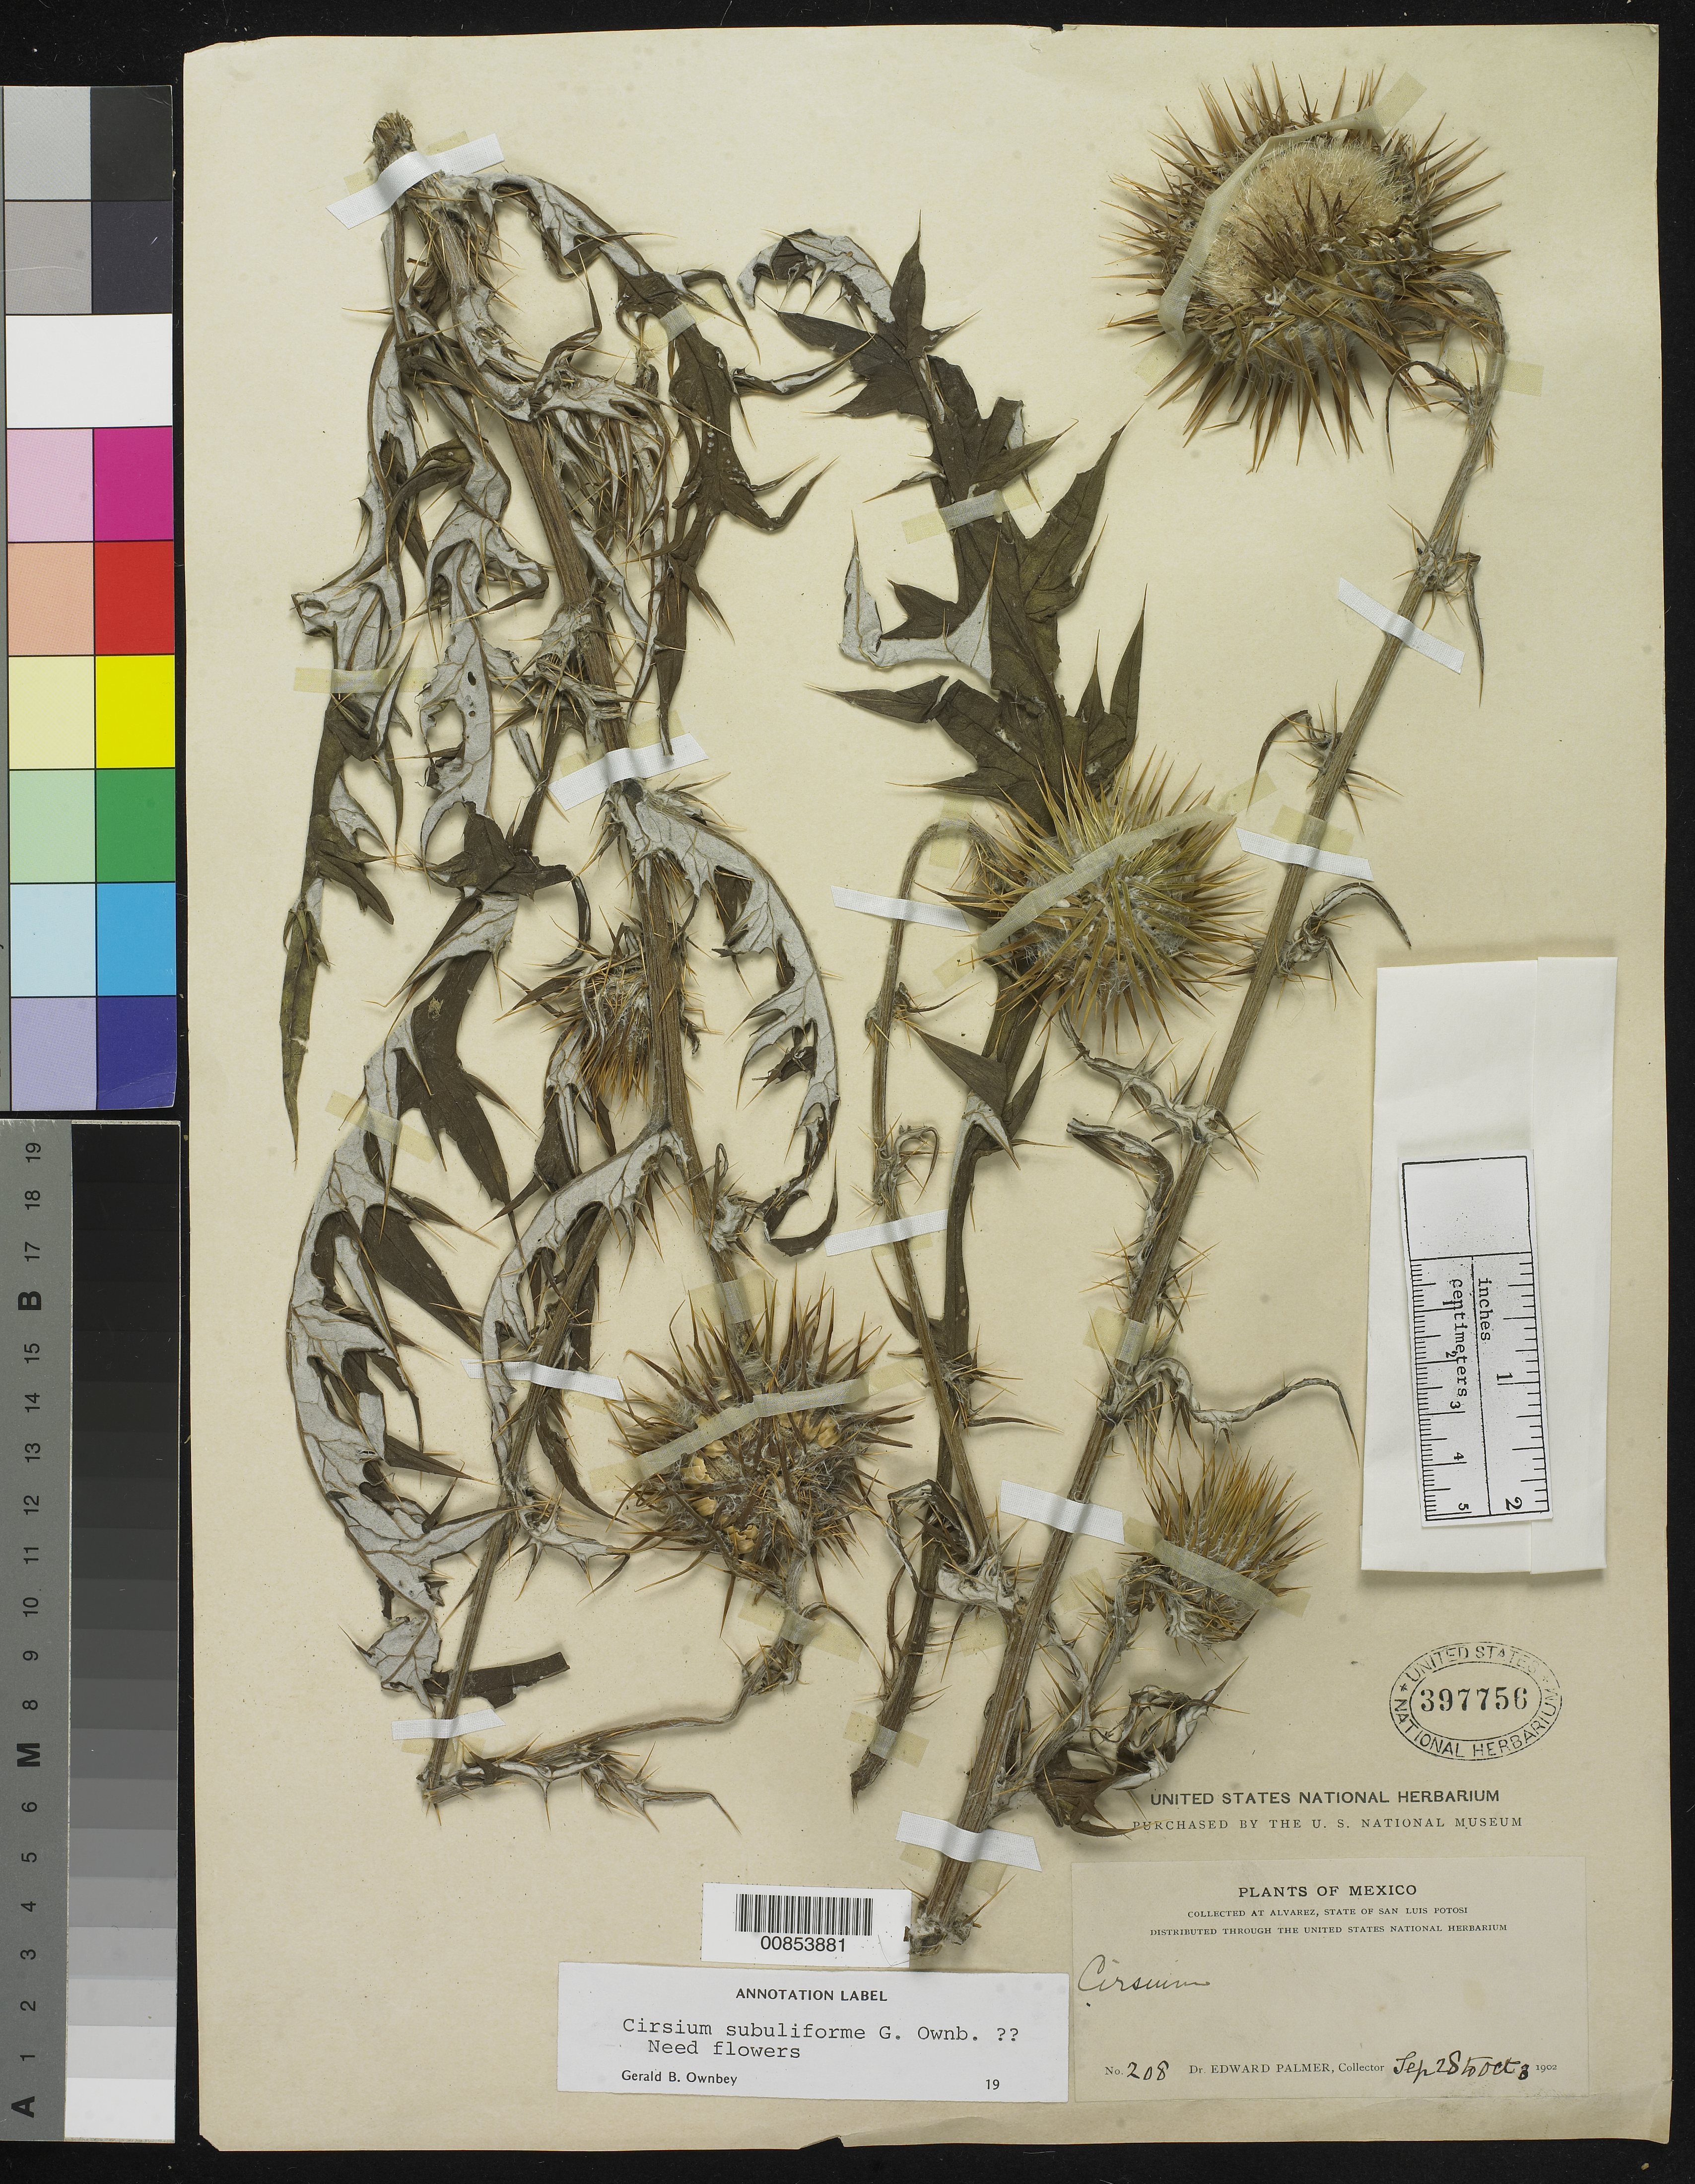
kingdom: Plantae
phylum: Tracheophyta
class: Magnoliopsida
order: Asterales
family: Asteraceae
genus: Cirsium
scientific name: Cirsium subuliforme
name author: G.B. Ownbey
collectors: E. Palmer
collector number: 208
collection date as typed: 28 Sep 1902 to 03 Oct 1902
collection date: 1902-09-28/1902-10-03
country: Mexico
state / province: San Luis Potosí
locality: Alvarez, San Luis Potosí.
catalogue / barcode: US 397756